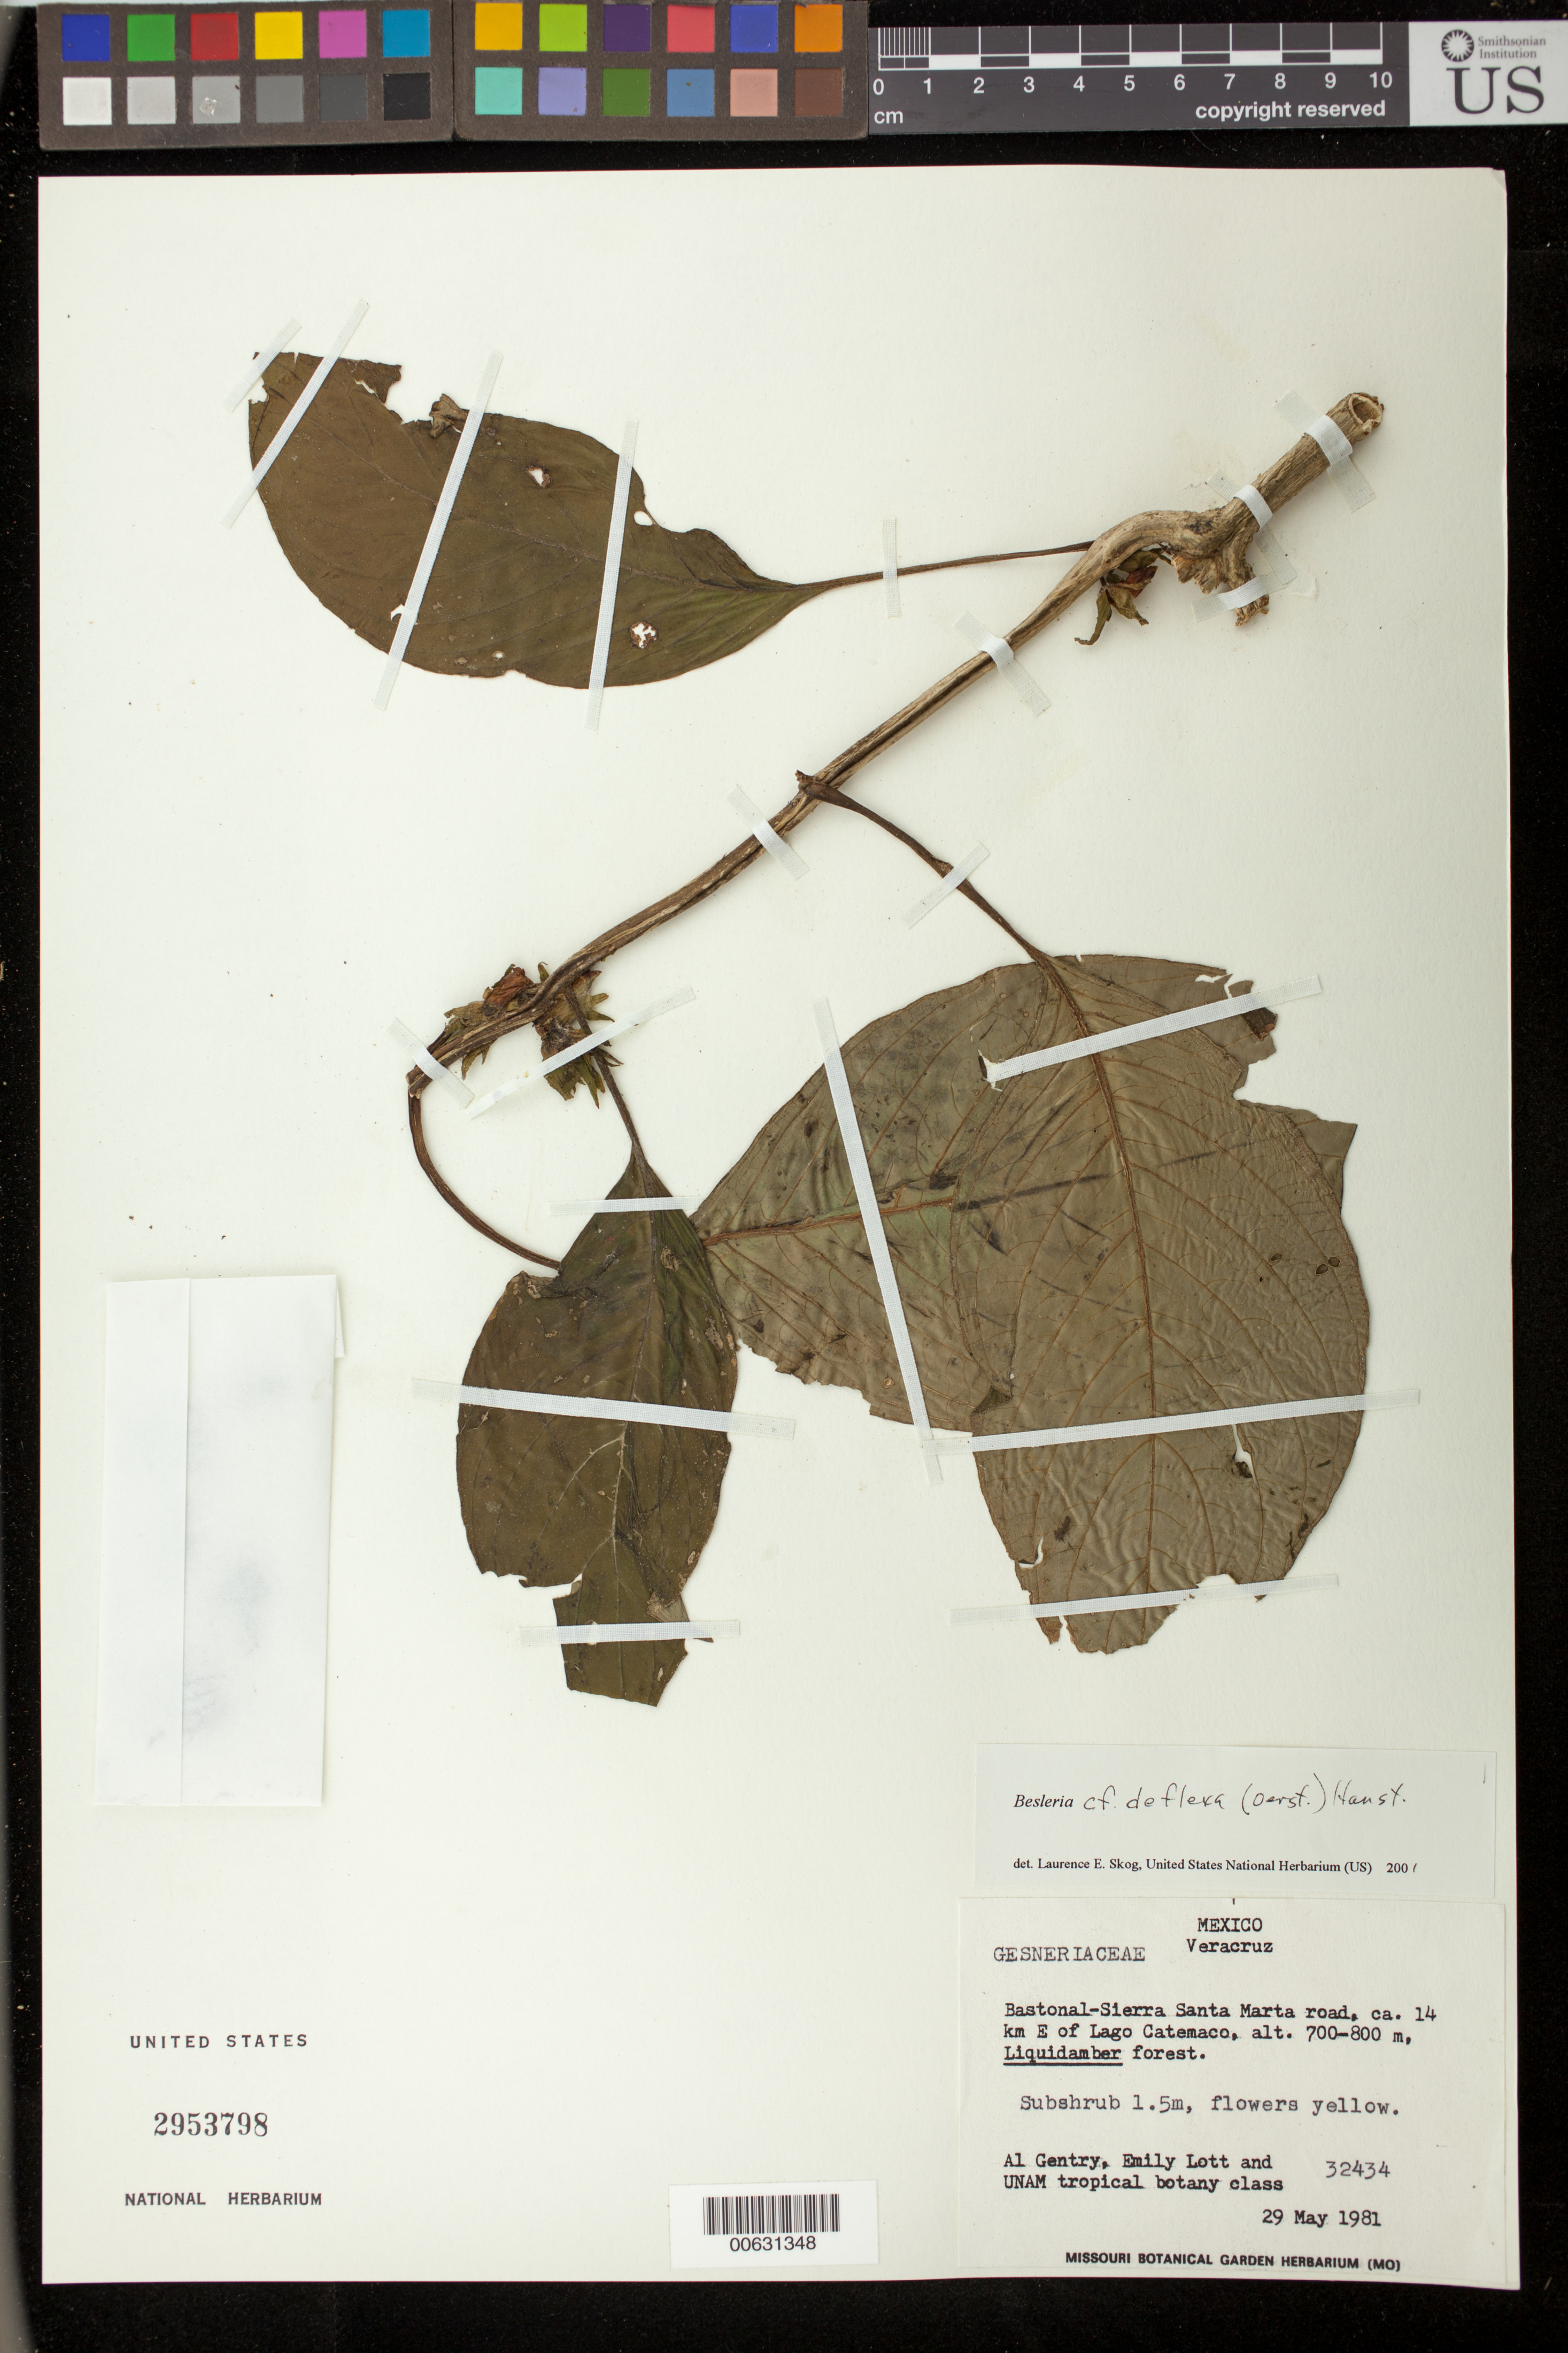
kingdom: Plantae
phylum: Tracheophyta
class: Magnoliopsida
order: Lamiales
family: Gesneriaceae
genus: Besleria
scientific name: Besleria deflexa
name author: (Oerst.) Hanst.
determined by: Skog, Laurence E.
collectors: A. H. Gentry, E. Lott & UNAM tropical botany class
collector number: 32434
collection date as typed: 29 May 1981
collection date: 1981-05-29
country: Mexico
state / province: Veracruz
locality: Bastonal - Sierra Santa Marta road, ca. 14 km E of Lago Catemaco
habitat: Liquidambar forest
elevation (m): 700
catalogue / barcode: US 2953798